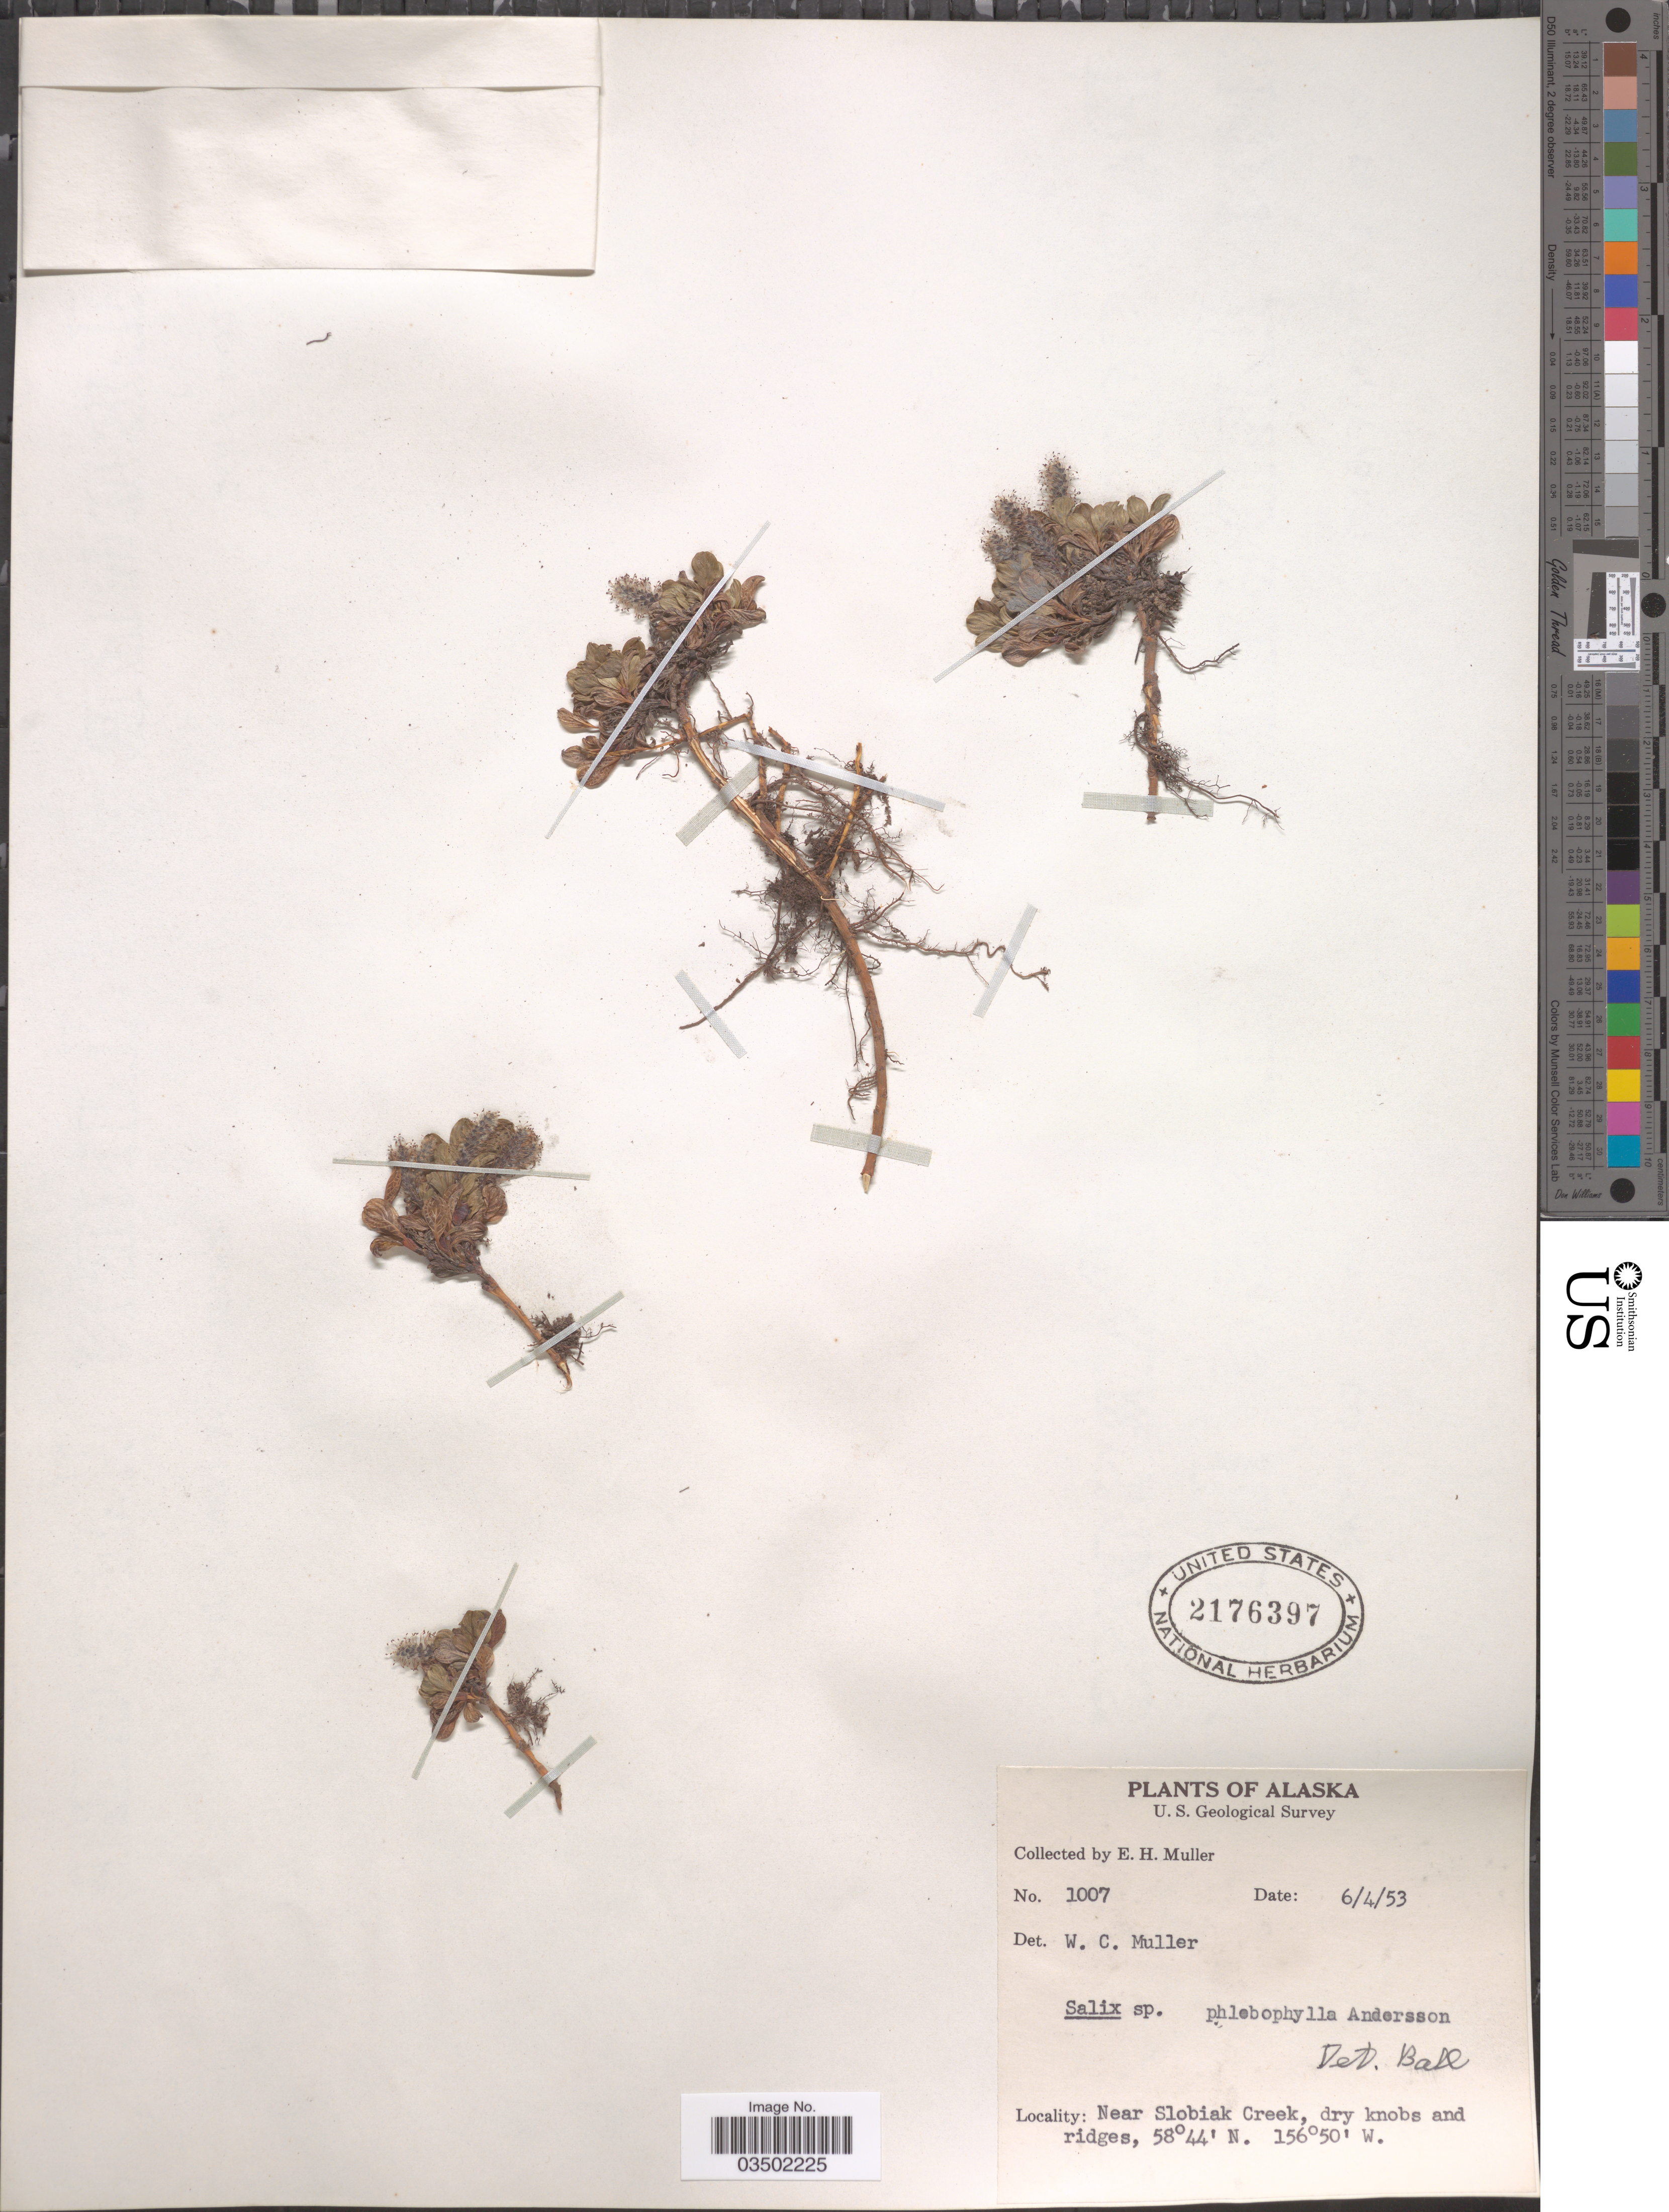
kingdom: Plantae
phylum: Tracheophyta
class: Magnoliopsida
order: Malpighiales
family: Salicaceae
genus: Salix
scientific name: Salix phlebophylla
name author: Andersson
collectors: E. H. Muller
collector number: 1007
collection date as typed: Transcribed d/m/y: 4/6/53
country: United States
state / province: Alaska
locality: Near Slobiak Creek, dry knobs and ridges.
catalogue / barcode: US 2176397